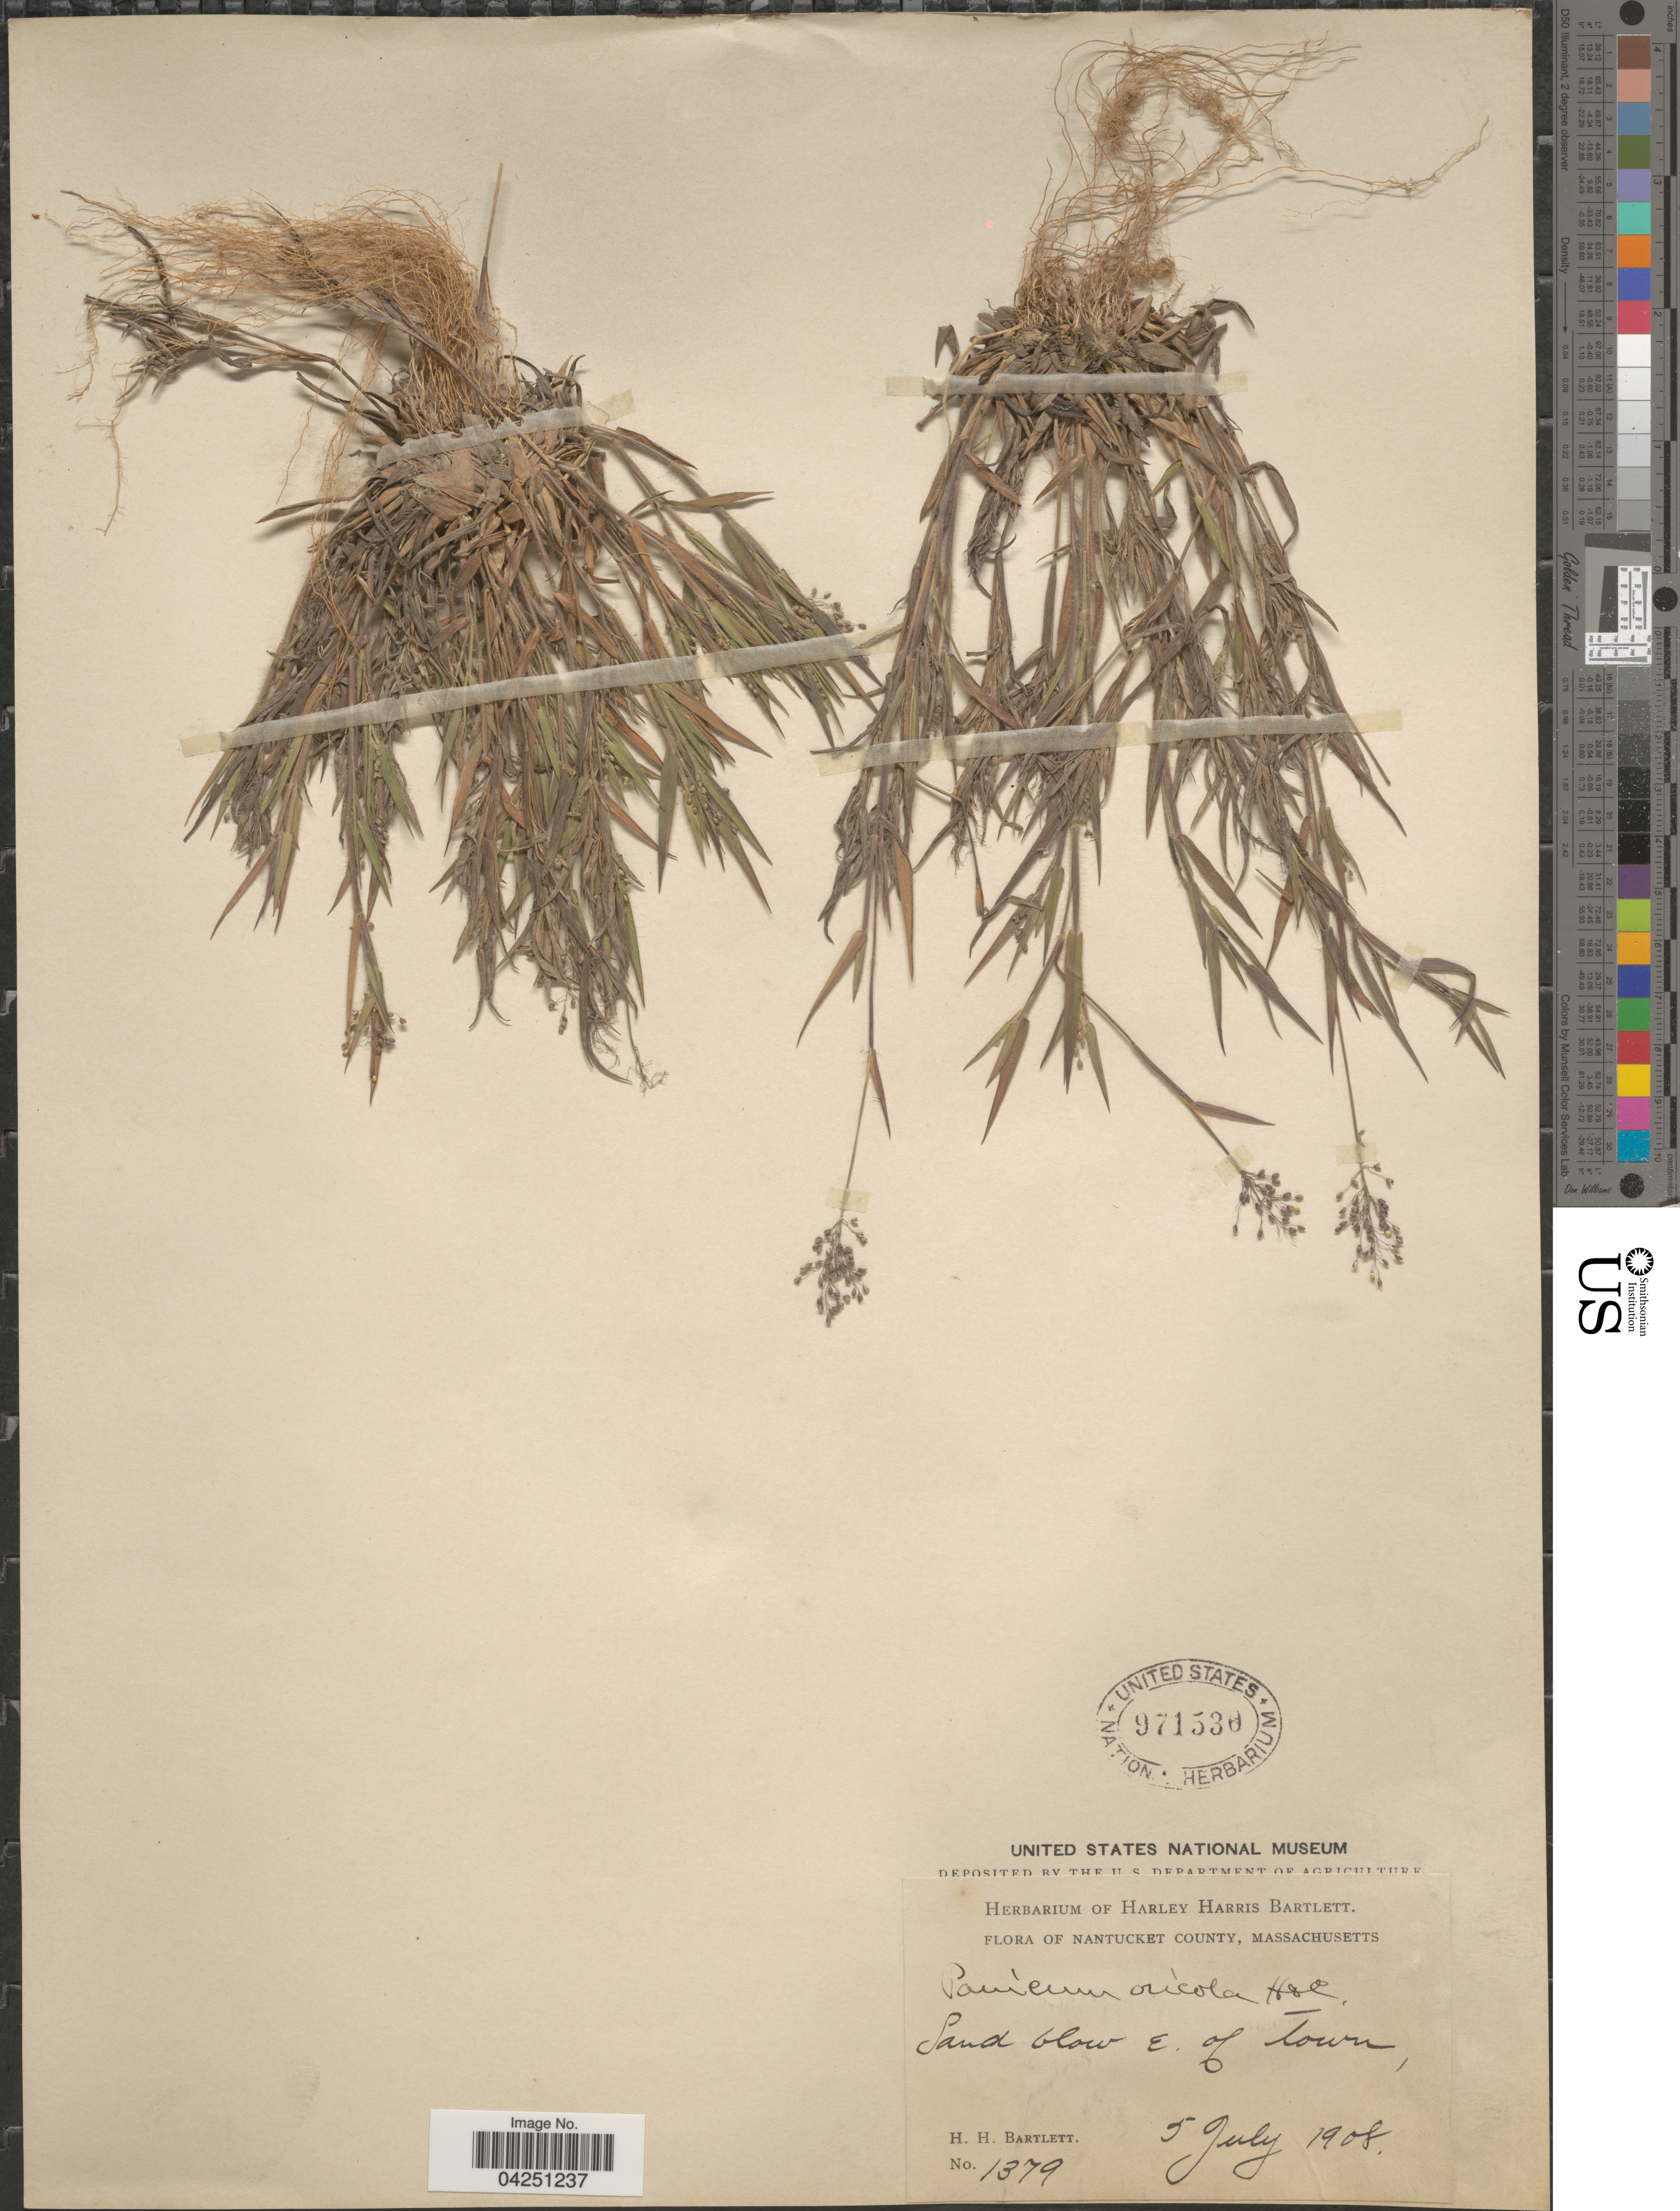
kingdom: Plantae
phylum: Tracheophyta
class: Liliopsida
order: Poales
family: Poaceae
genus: Dichanthelium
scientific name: Dichanthelium acuminatum var. acuminatum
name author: (Sw.) Gould & C.A. Clark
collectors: H. H. Bartlett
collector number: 1379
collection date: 1908-07-05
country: United States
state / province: Massachusetts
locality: Nantucket County. Sand blow E. of town.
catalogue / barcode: US 971530